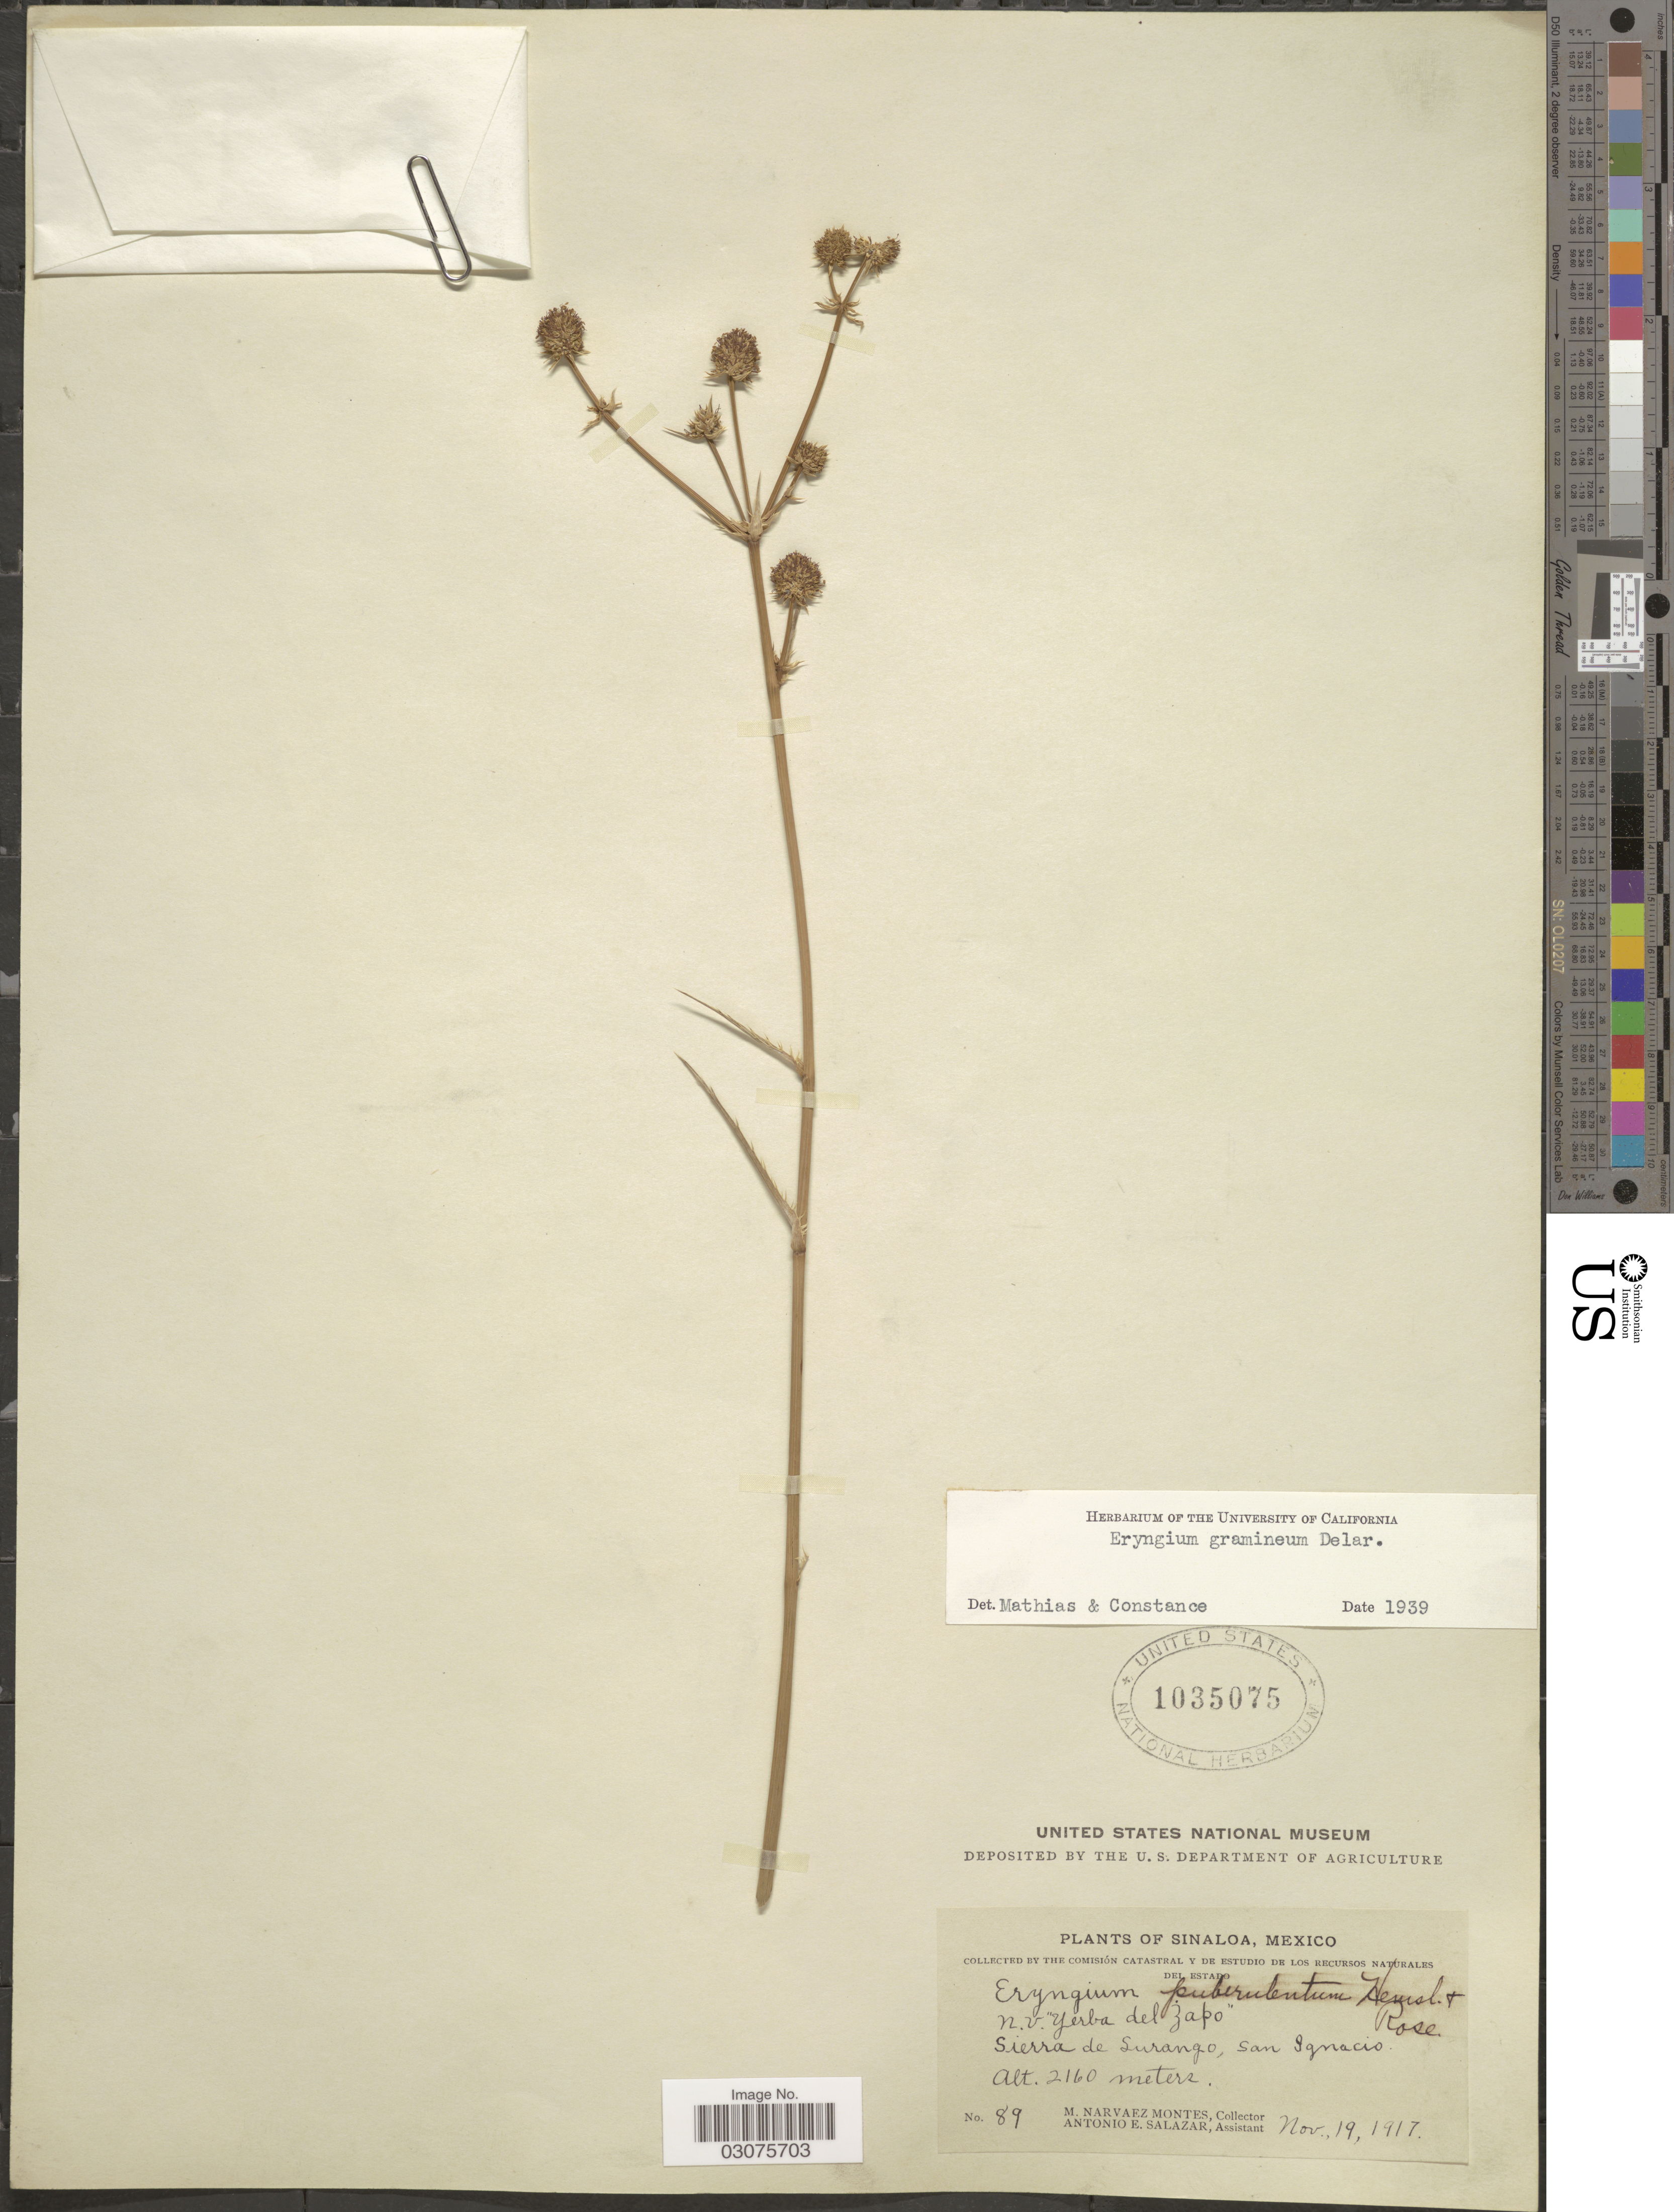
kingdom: Plantae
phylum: Tracheophyta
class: Magnoliopsida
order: Apiales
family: Apiaceae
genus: Eryngium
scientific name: Eryngium gramineum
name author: F. Delaroche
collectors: M. Narvaez-Montes & A. E. Salazar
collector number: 89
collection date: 1917-11-19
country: Mexico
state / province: Sinaloa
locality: Sierra de Lurango, San Ignacio.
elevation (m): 2160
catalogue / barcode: US 1035075